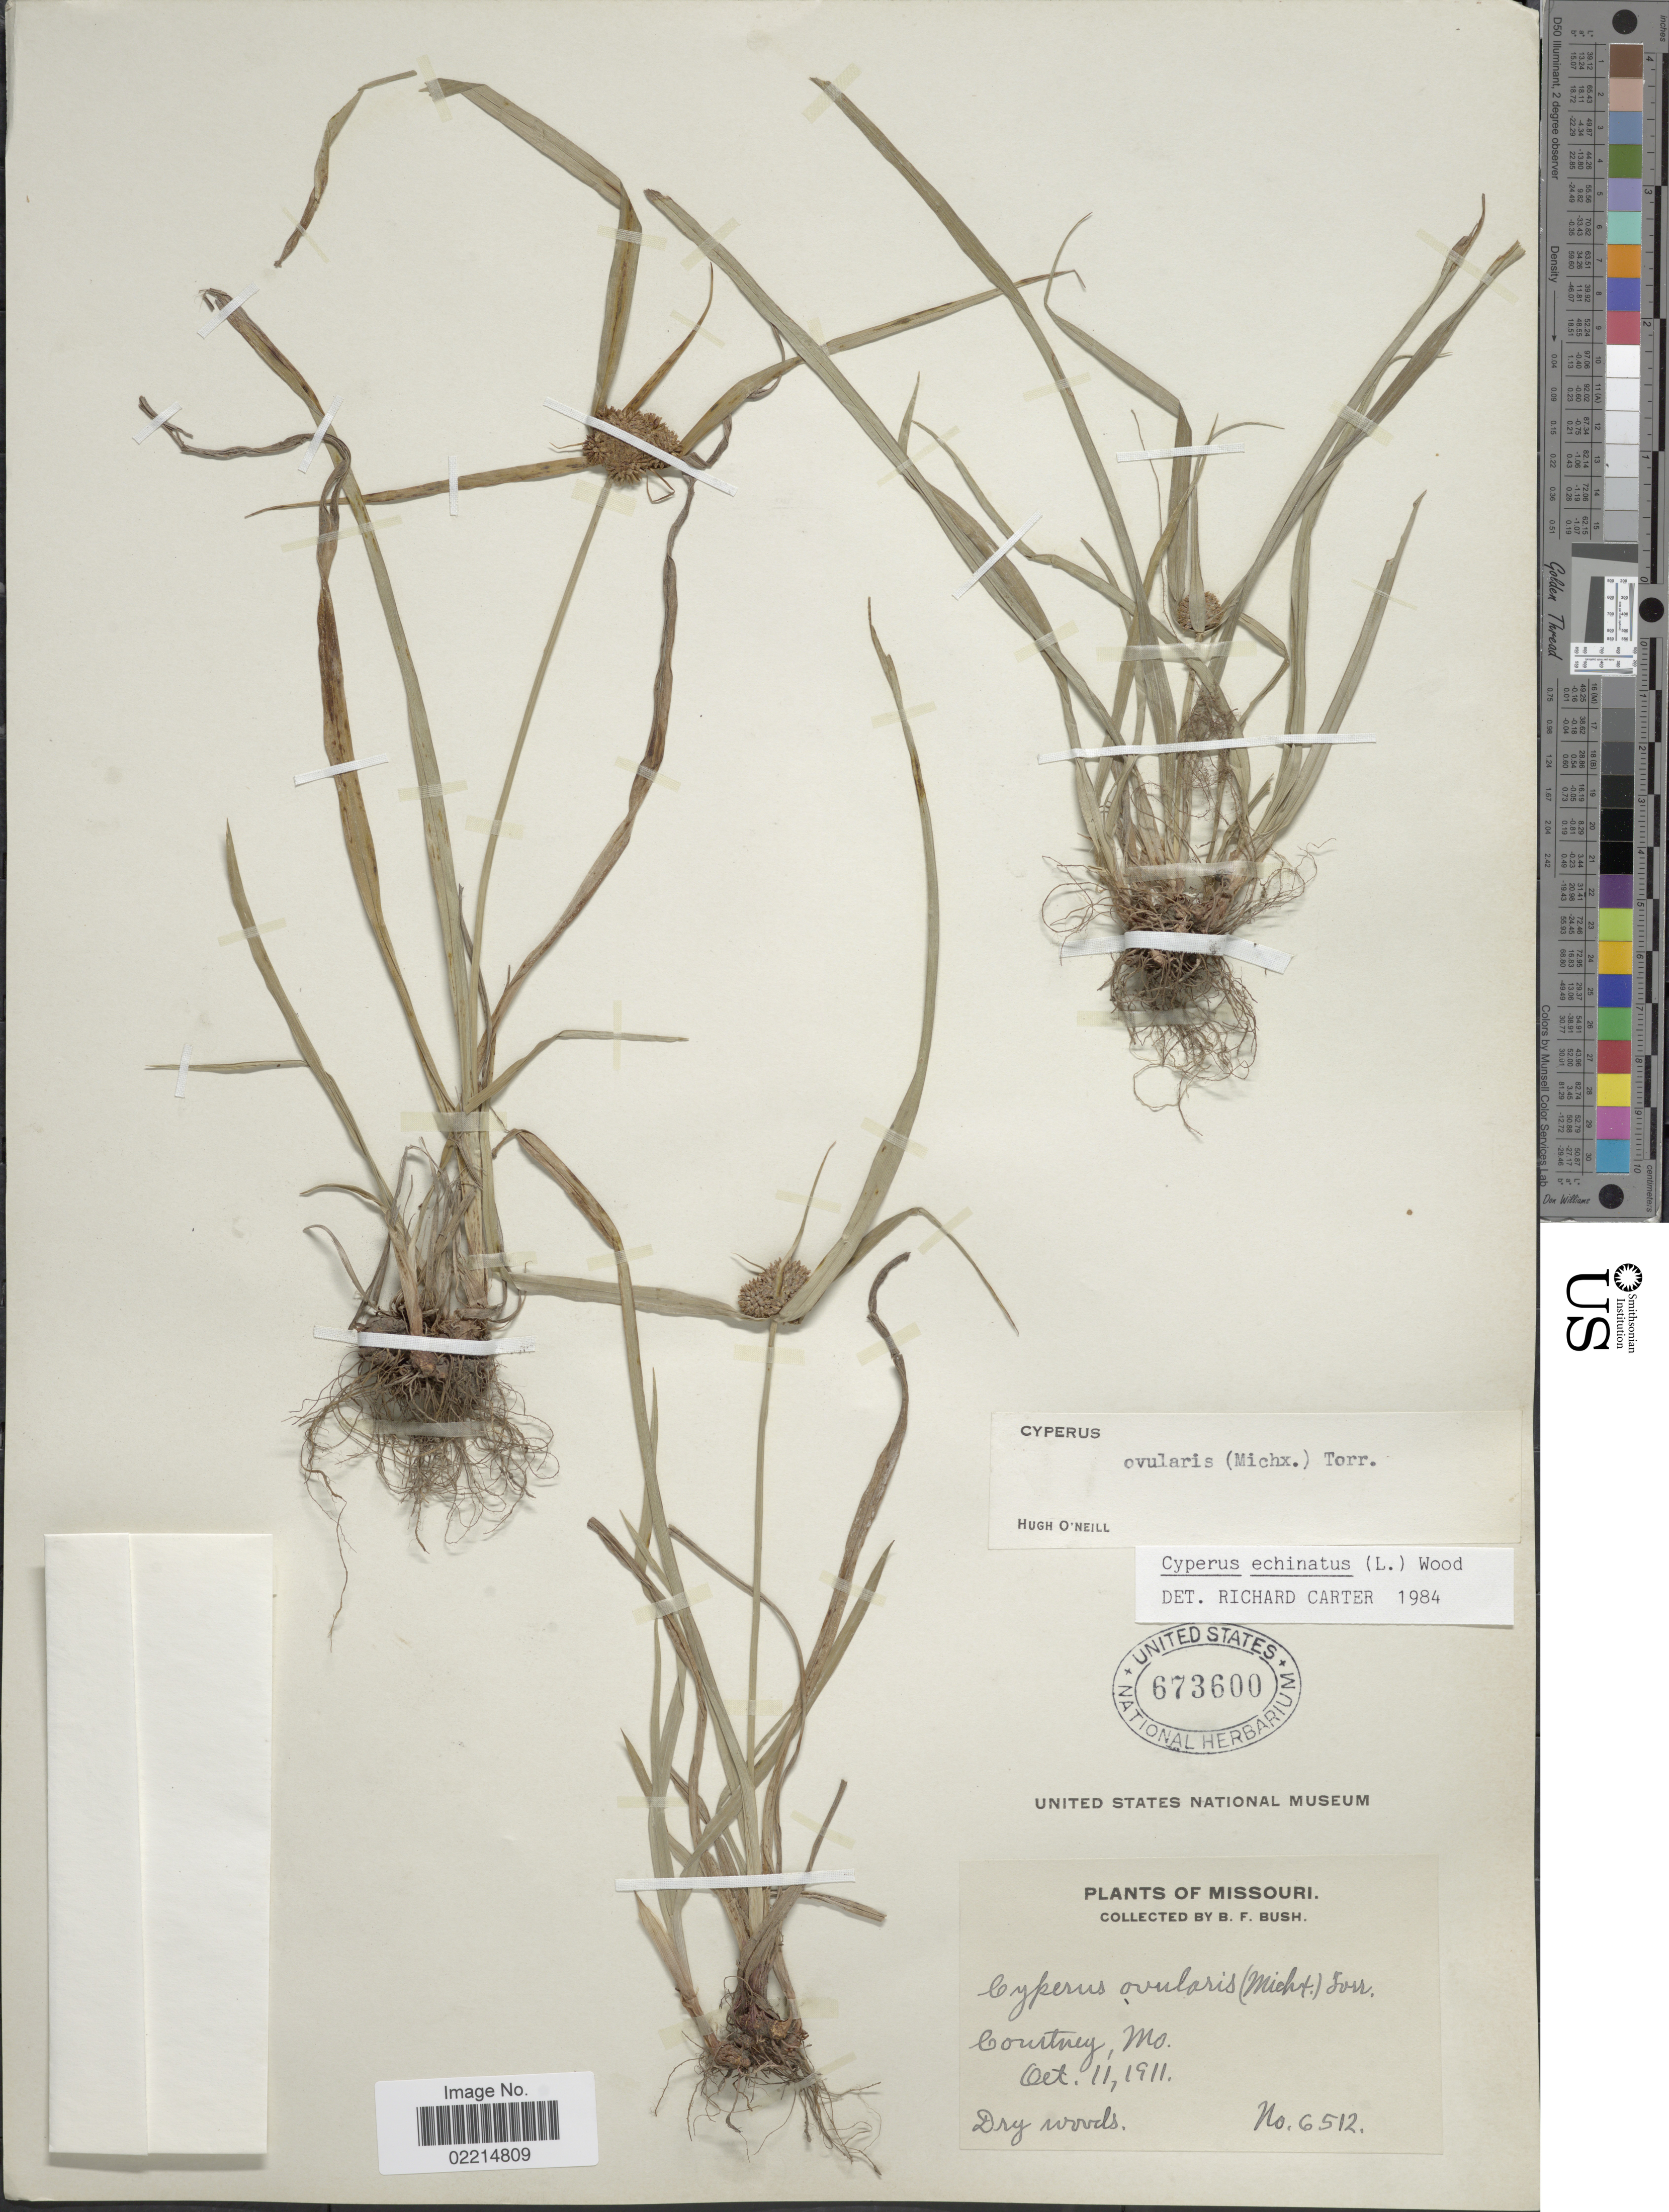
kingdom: Plantae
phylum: Tracheophyta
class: Liliopsida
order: Poales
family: Cyperaceae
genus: Cyperus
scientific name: Cyperus echinatus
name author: (L.) Alph. Wood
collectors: B. F. Bush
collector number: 6512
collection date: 1911-10-11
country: United States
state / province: Missouri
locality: Courtney, dry woods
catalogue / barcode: US 673600